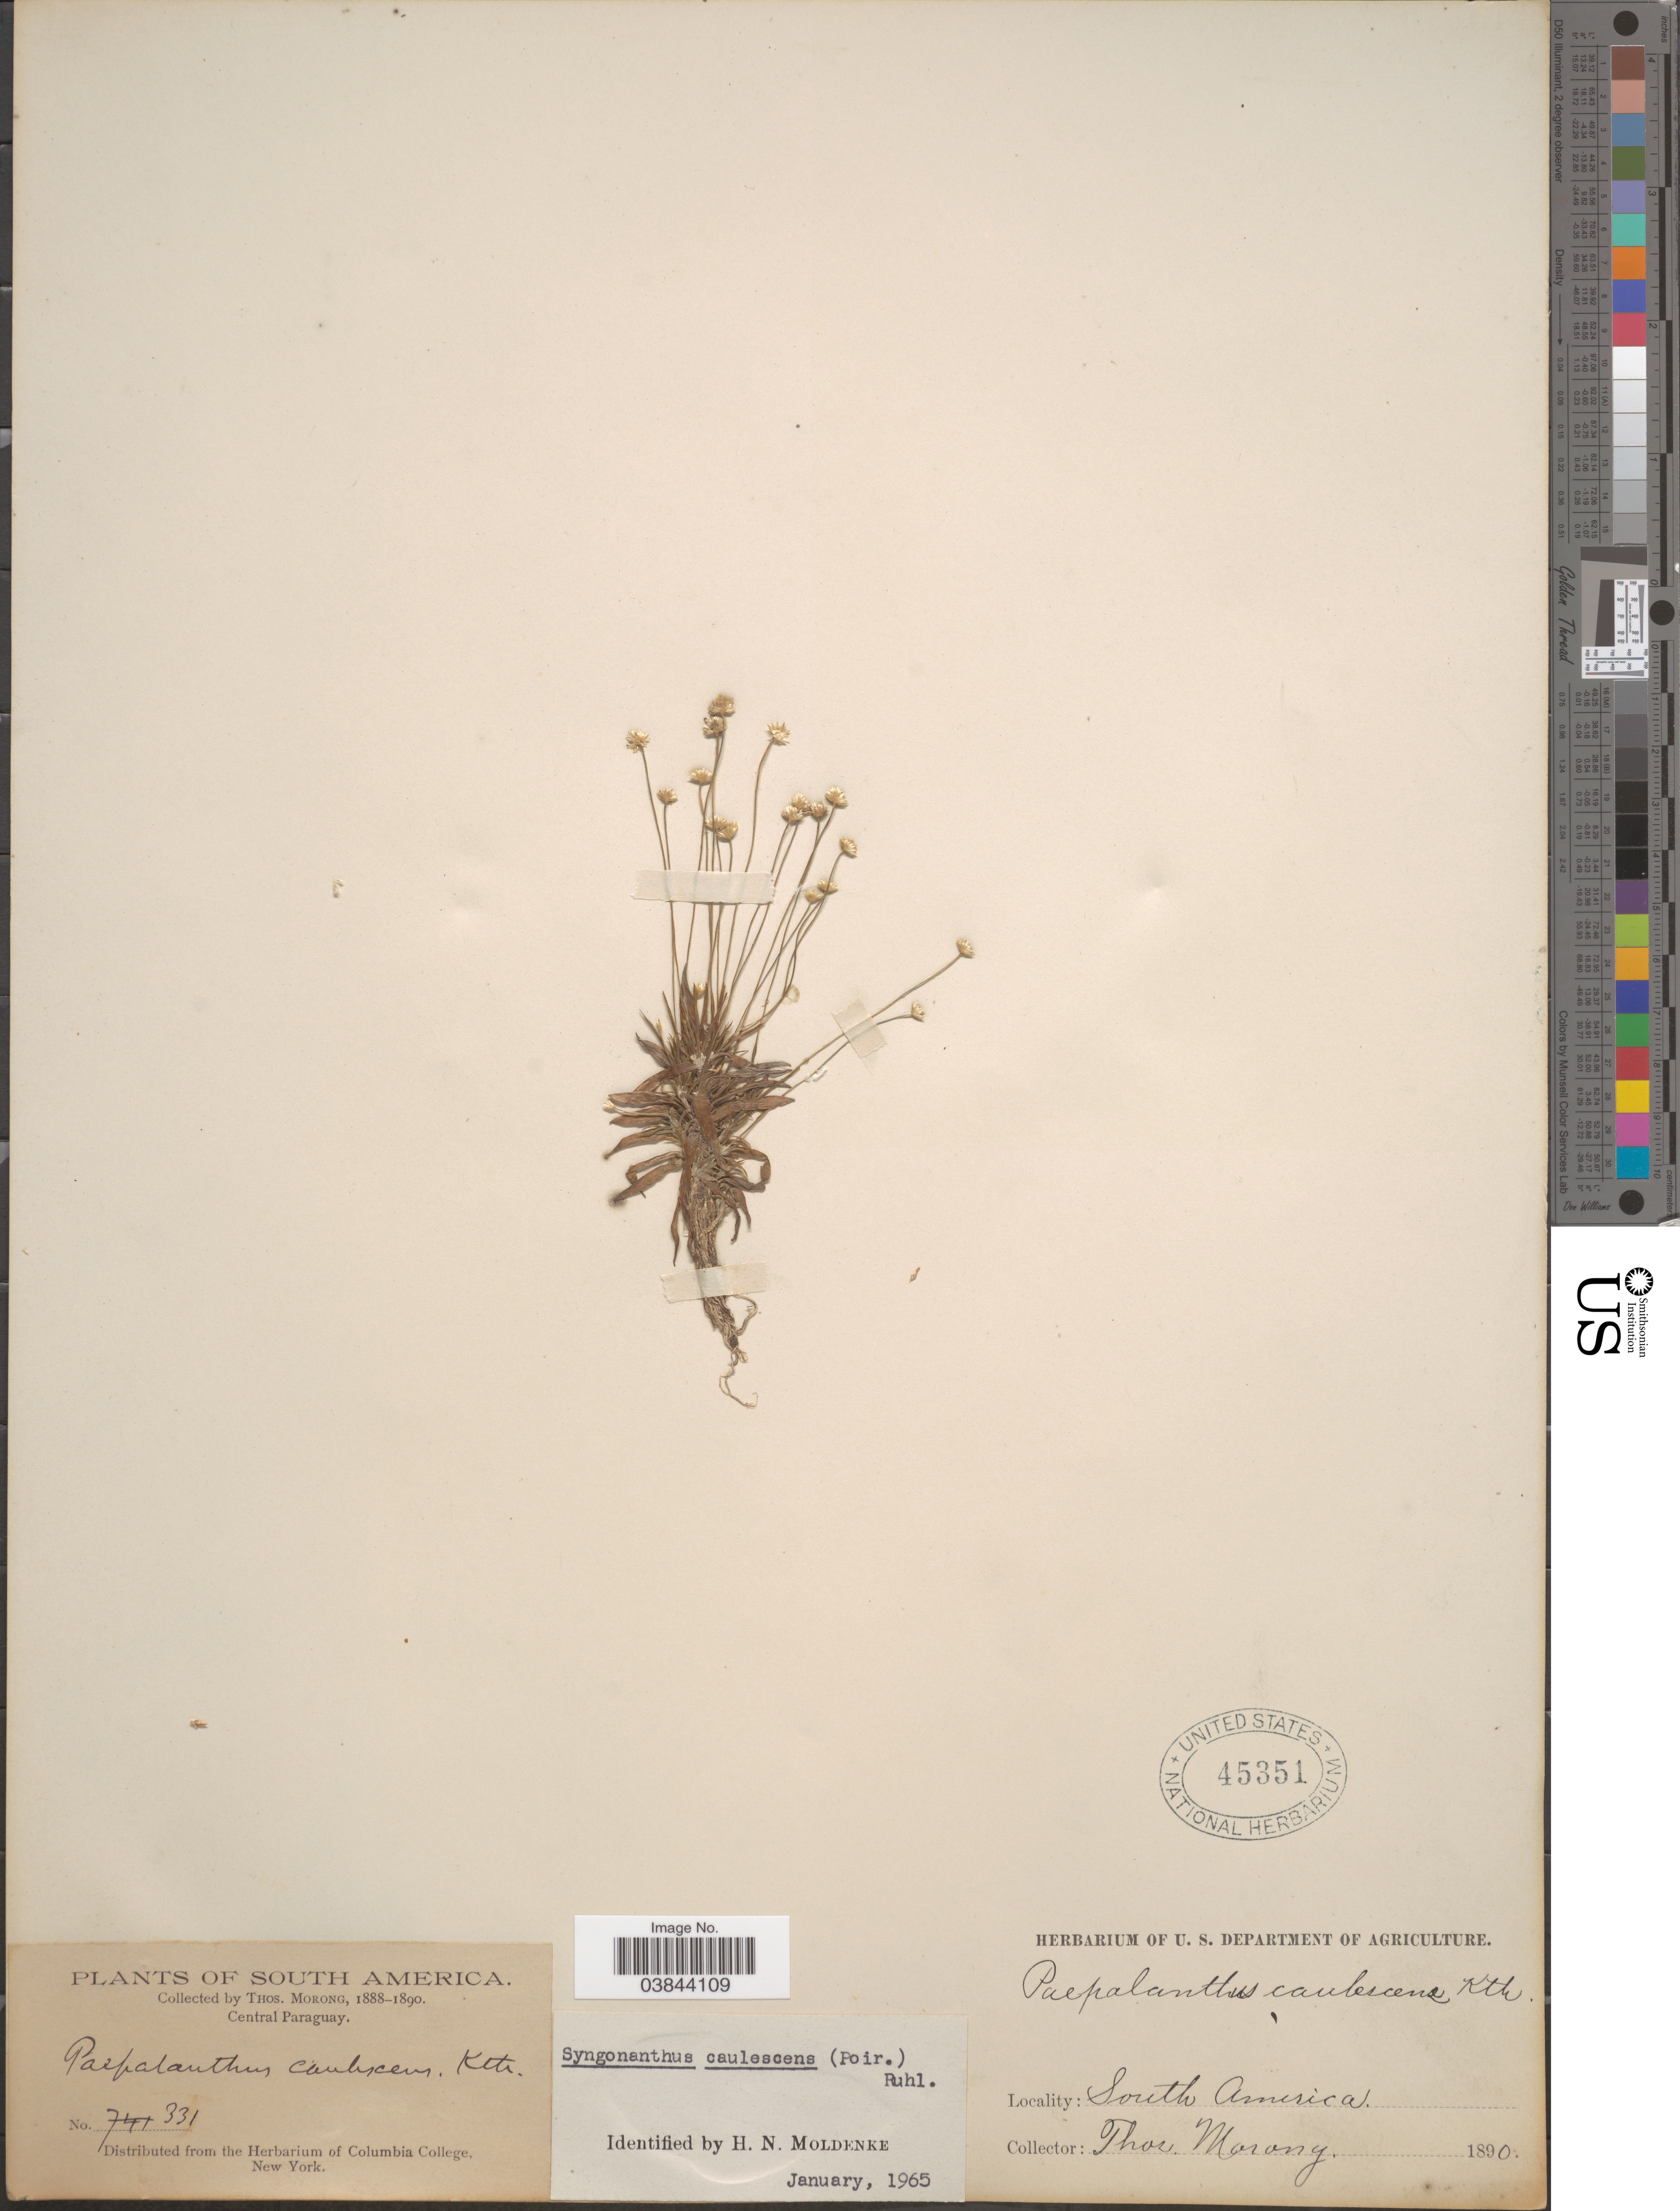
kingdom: Plantae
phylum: Tracheophyta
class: Liliopsida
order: Poales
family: Eriocaulaceae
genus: Syngonanthus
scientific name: Syngonanthus caulescens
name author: (Poir.) Ruhland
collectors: ex herb. T. Morong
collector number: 331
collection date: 1890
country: Paraguay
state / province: Central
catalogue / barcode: US 45351